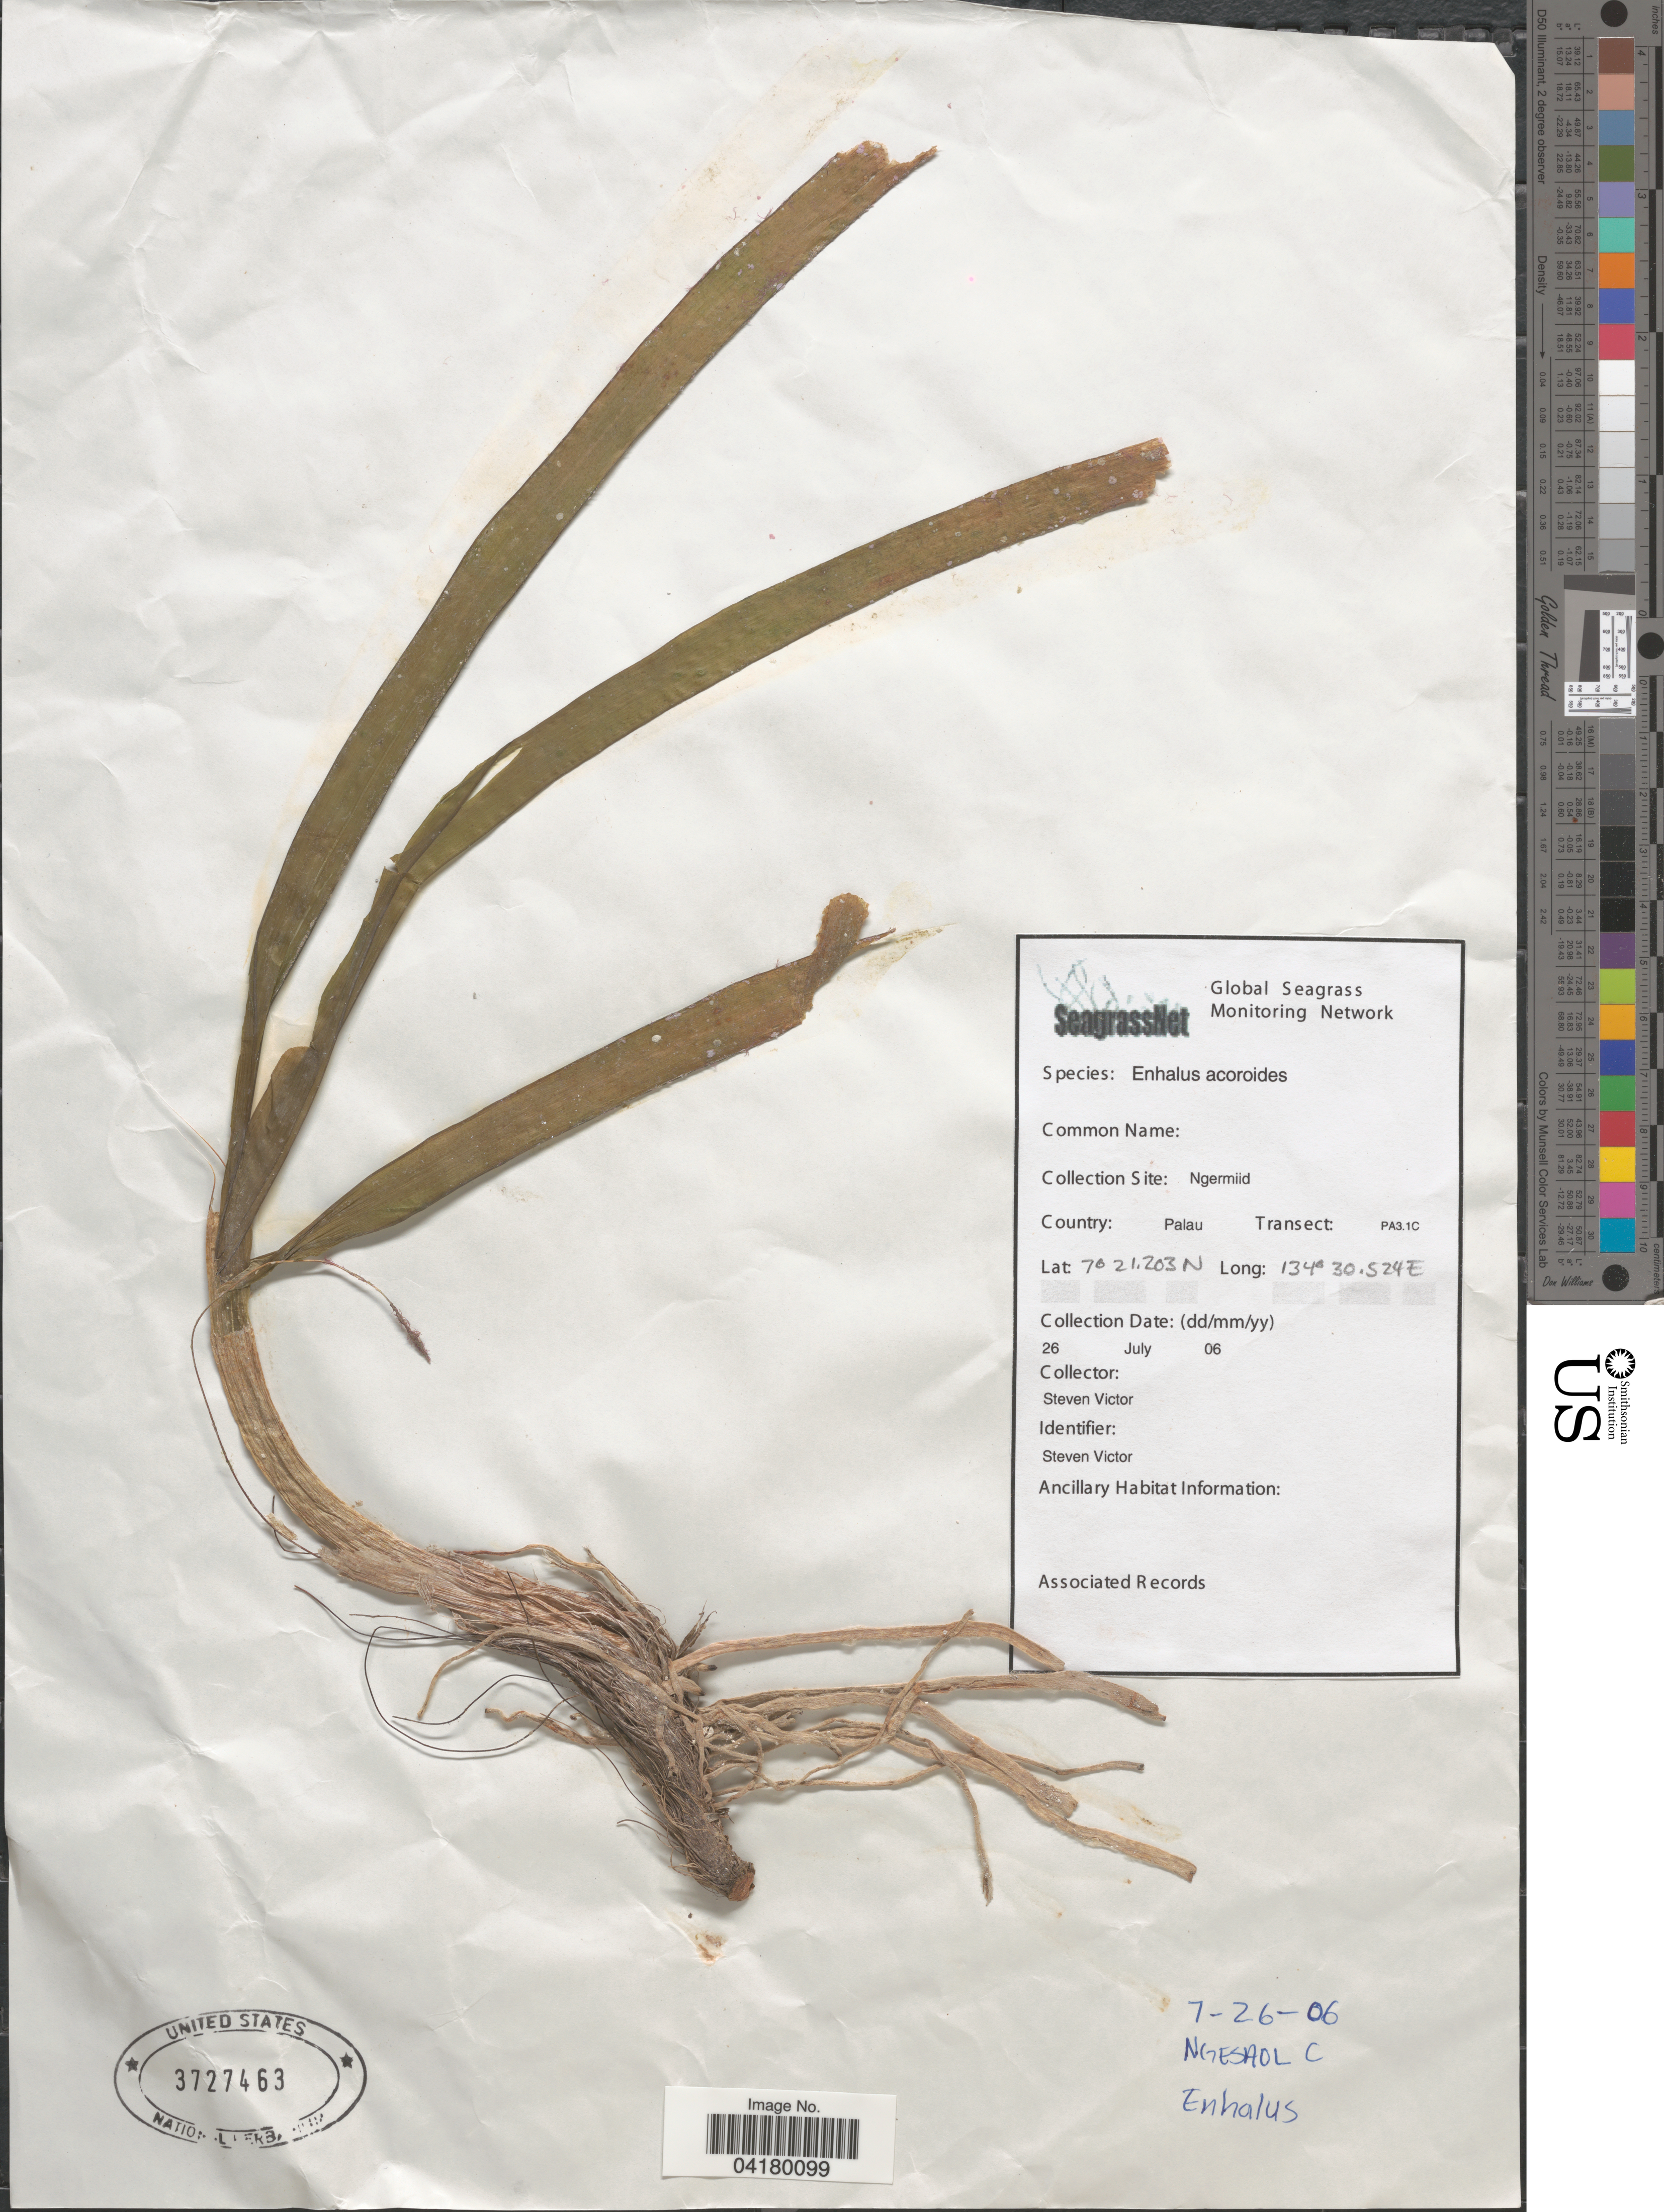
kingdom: Plantae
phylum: Tracheophyta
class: Liliopsida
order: Alismatales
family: Hydrocharitaceae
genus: Enhalus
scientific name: Enhalus acoroides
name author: (L. f.) Royle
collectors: S. Victor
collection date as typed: Transcribed d/m/y: 26/7/6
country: Palau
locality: Collection Site: Ngermiid. Country: Palau. Transect: PA3.1C.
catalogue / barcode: US 3727463